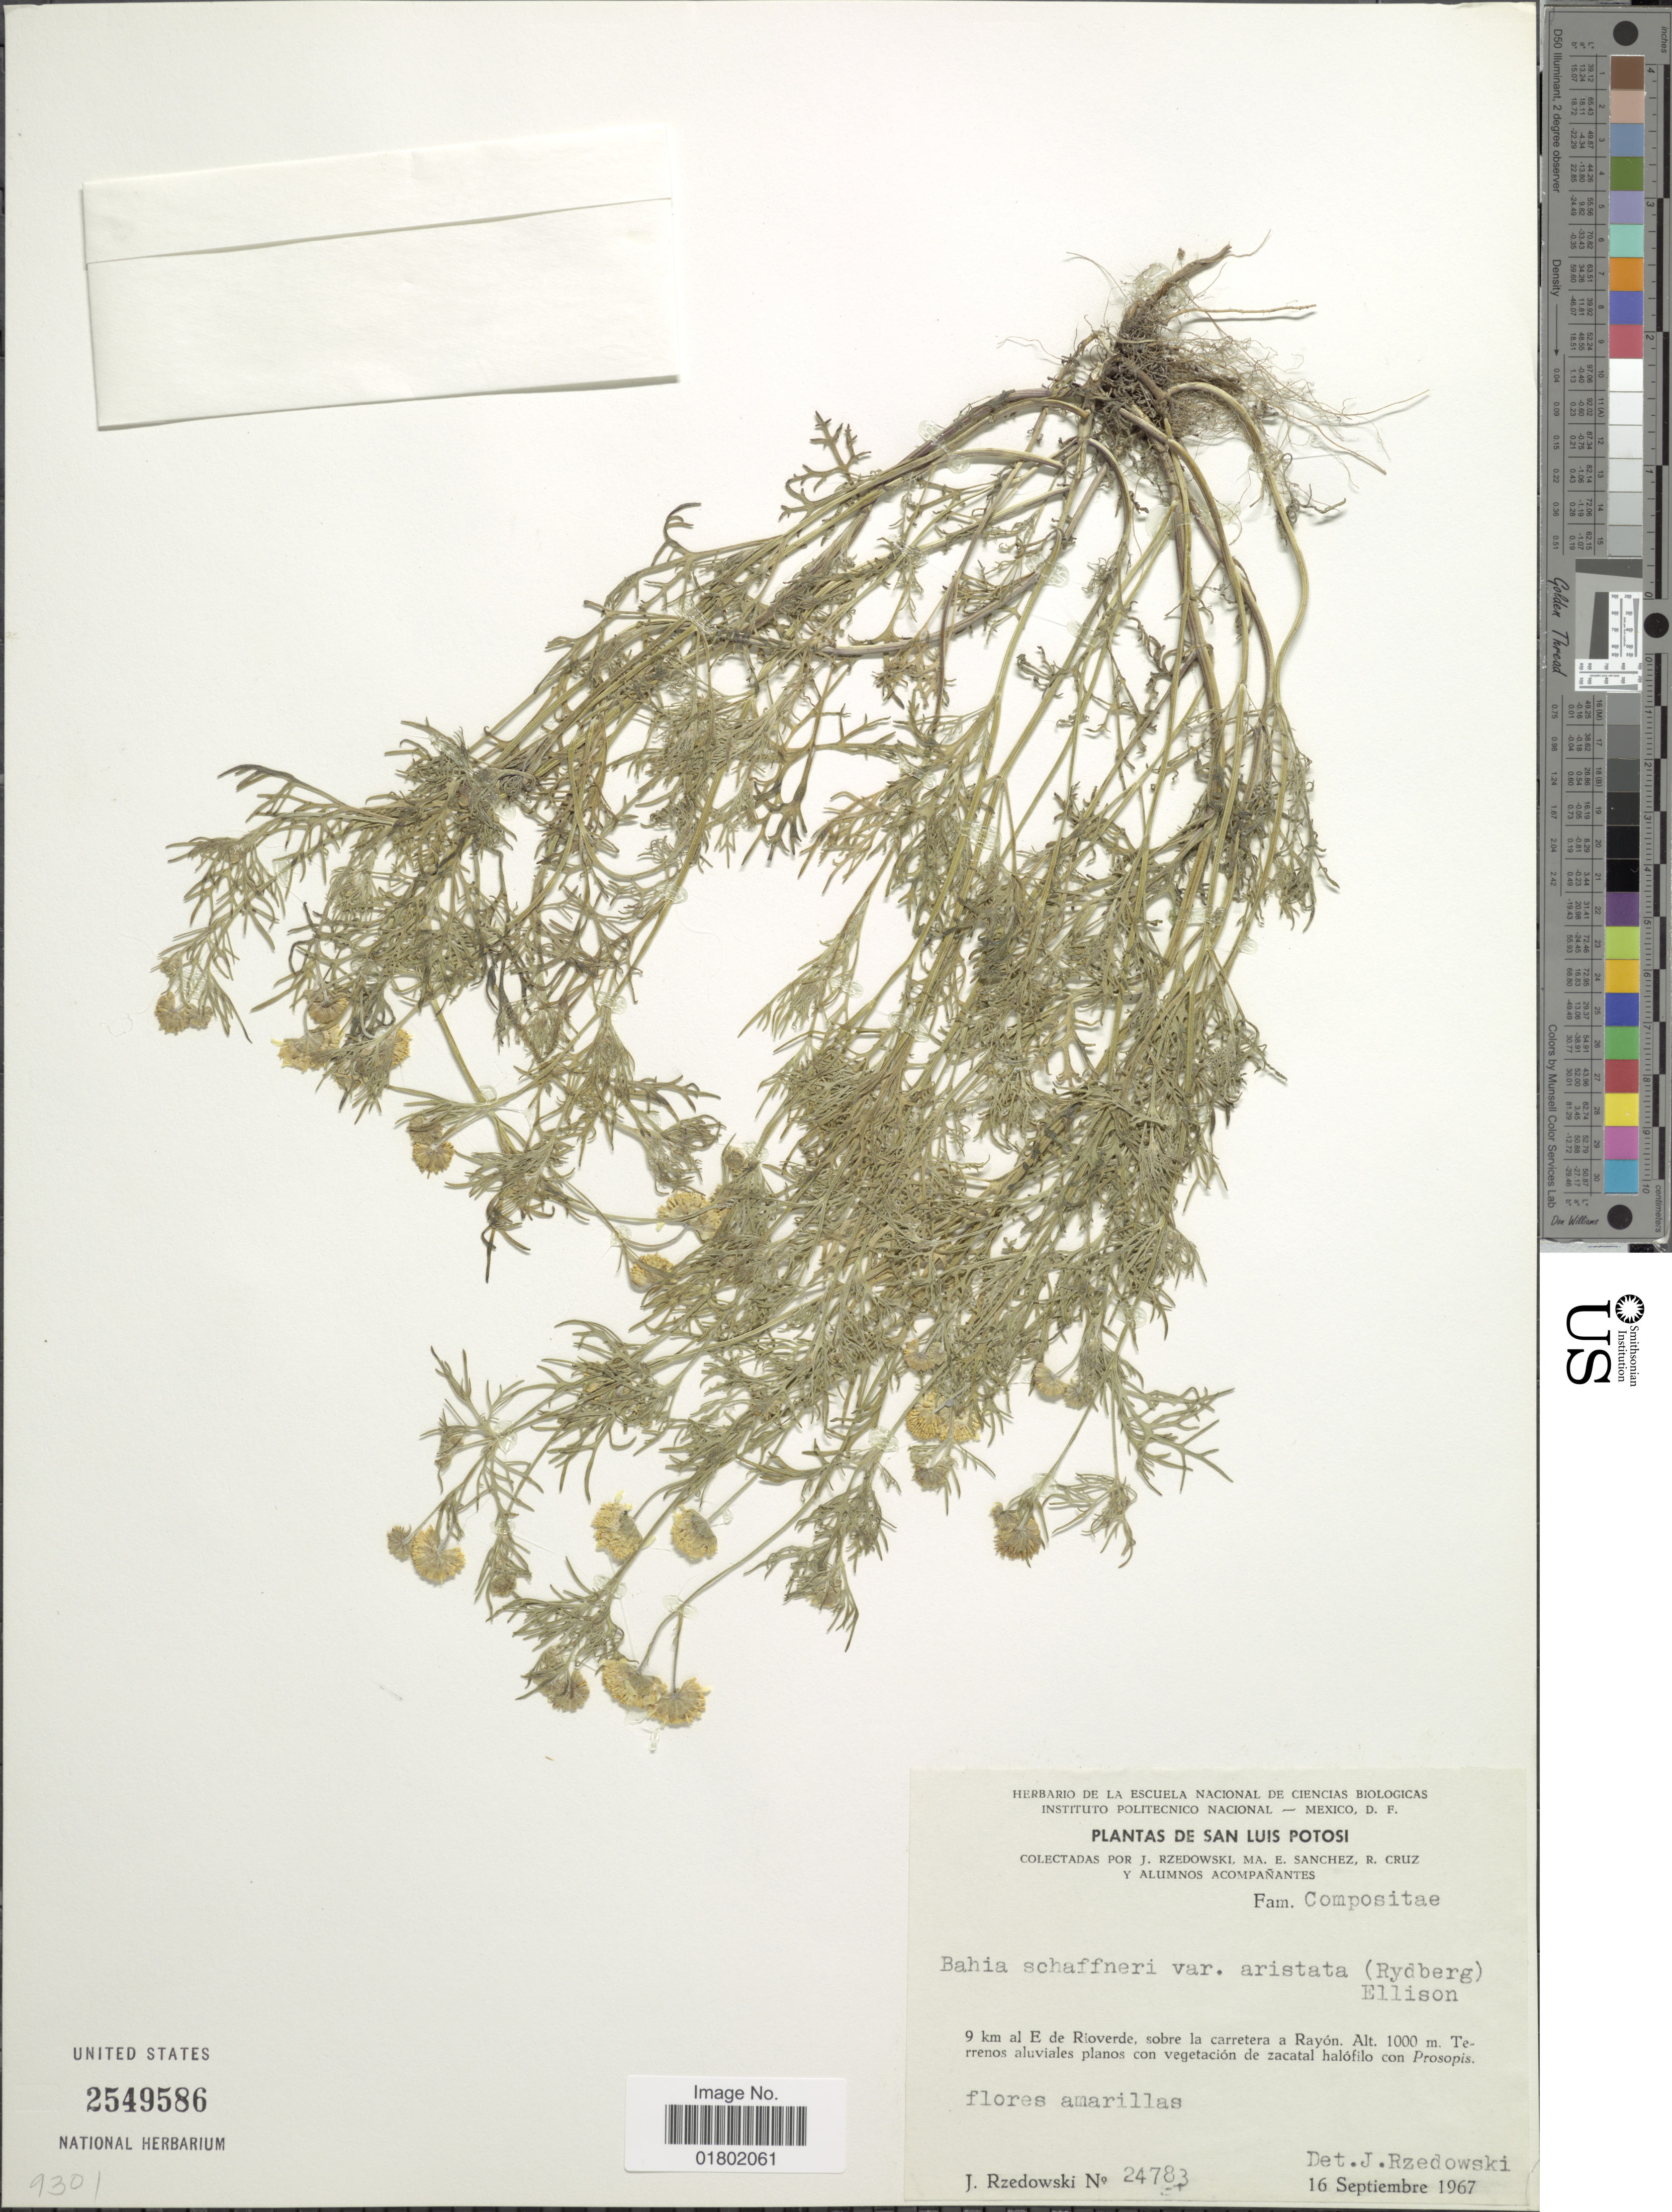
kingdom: Plantae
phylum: Tracheophyta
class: Magnoliopsida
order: Asterales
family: Asteraceae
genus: Bahia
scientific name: Bahia schaffneri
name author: S. Watson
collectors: J. Rzedowski, Sánchez, MA. E., R. Cruz & et al.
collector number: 24783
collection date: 1967-09-16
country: Mexico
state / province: San Luis Potosí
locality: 9 km al E de Rioverde, sobre la carretera Rayon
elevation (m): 1000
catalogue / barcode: US 2549586